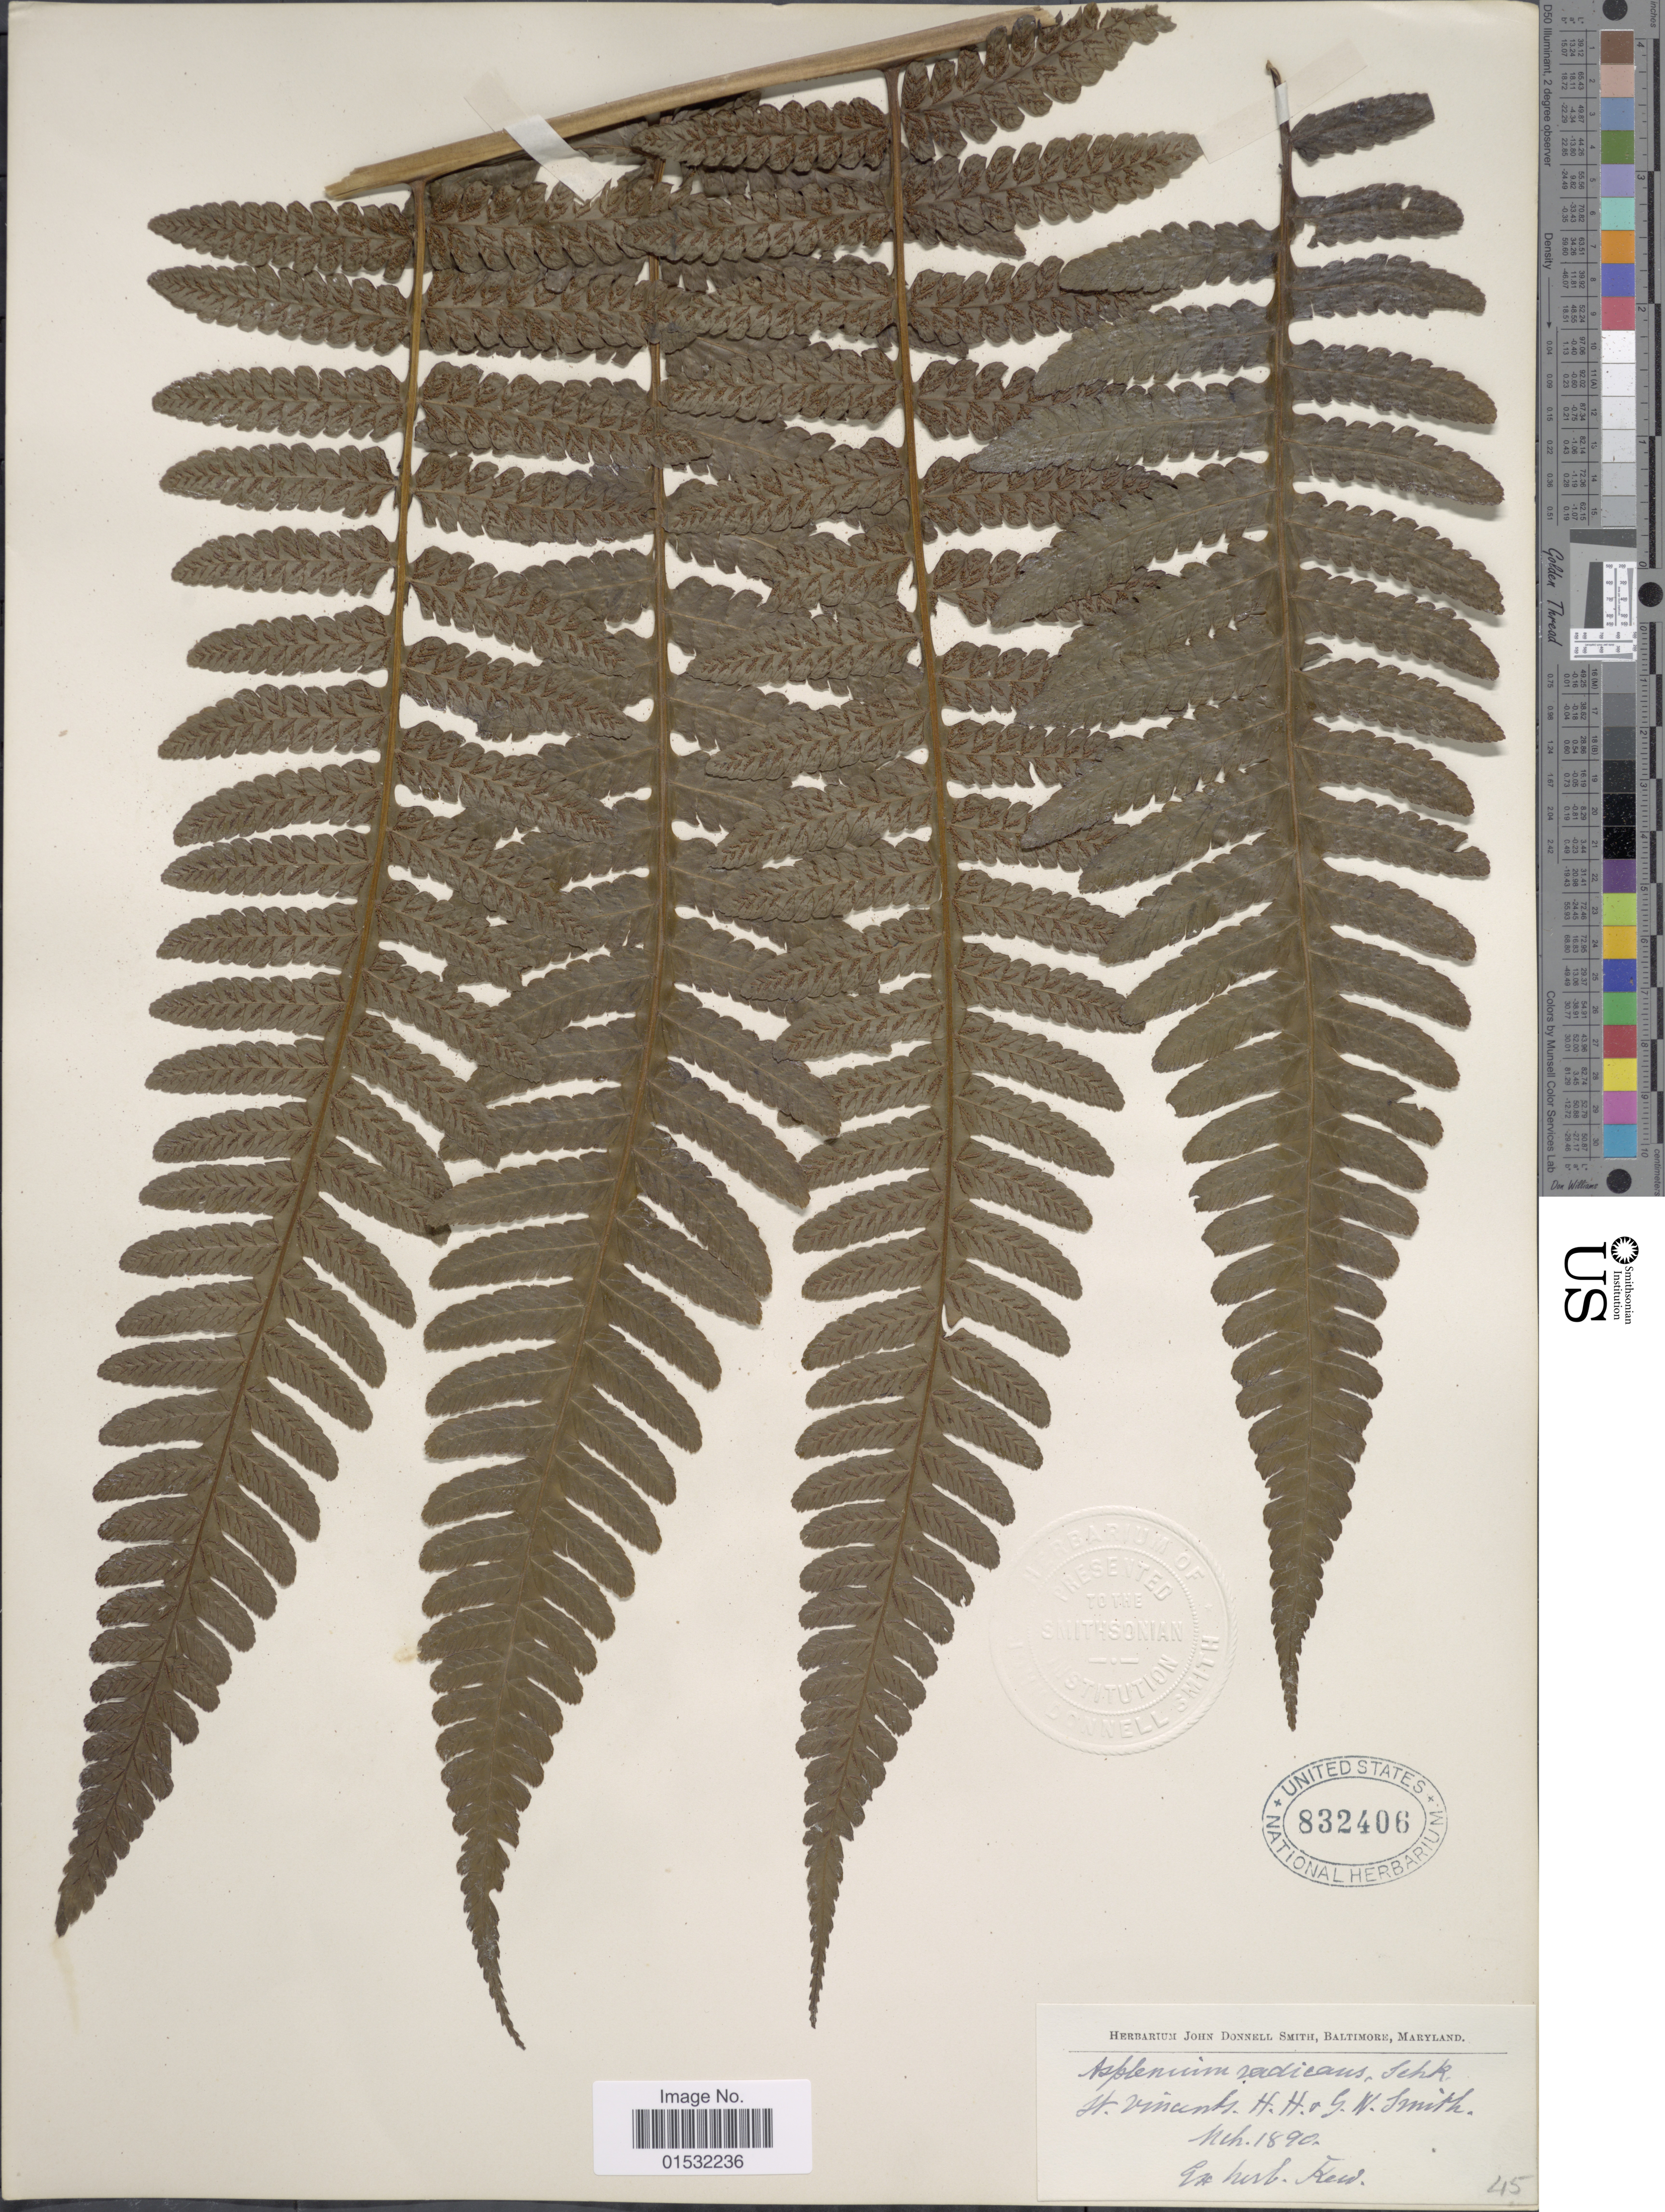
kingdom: Plantae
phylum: Tracheophyta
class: Polypodiopsida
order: Polypodiales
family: Athyriaceae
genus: Diplazium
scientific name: Diplazium expansum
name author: Willd.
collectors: H. H. Smith & G. Smith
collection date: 1890-03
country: St. Vincent - Grenadines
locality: St. Vincents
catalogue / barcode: US 832406